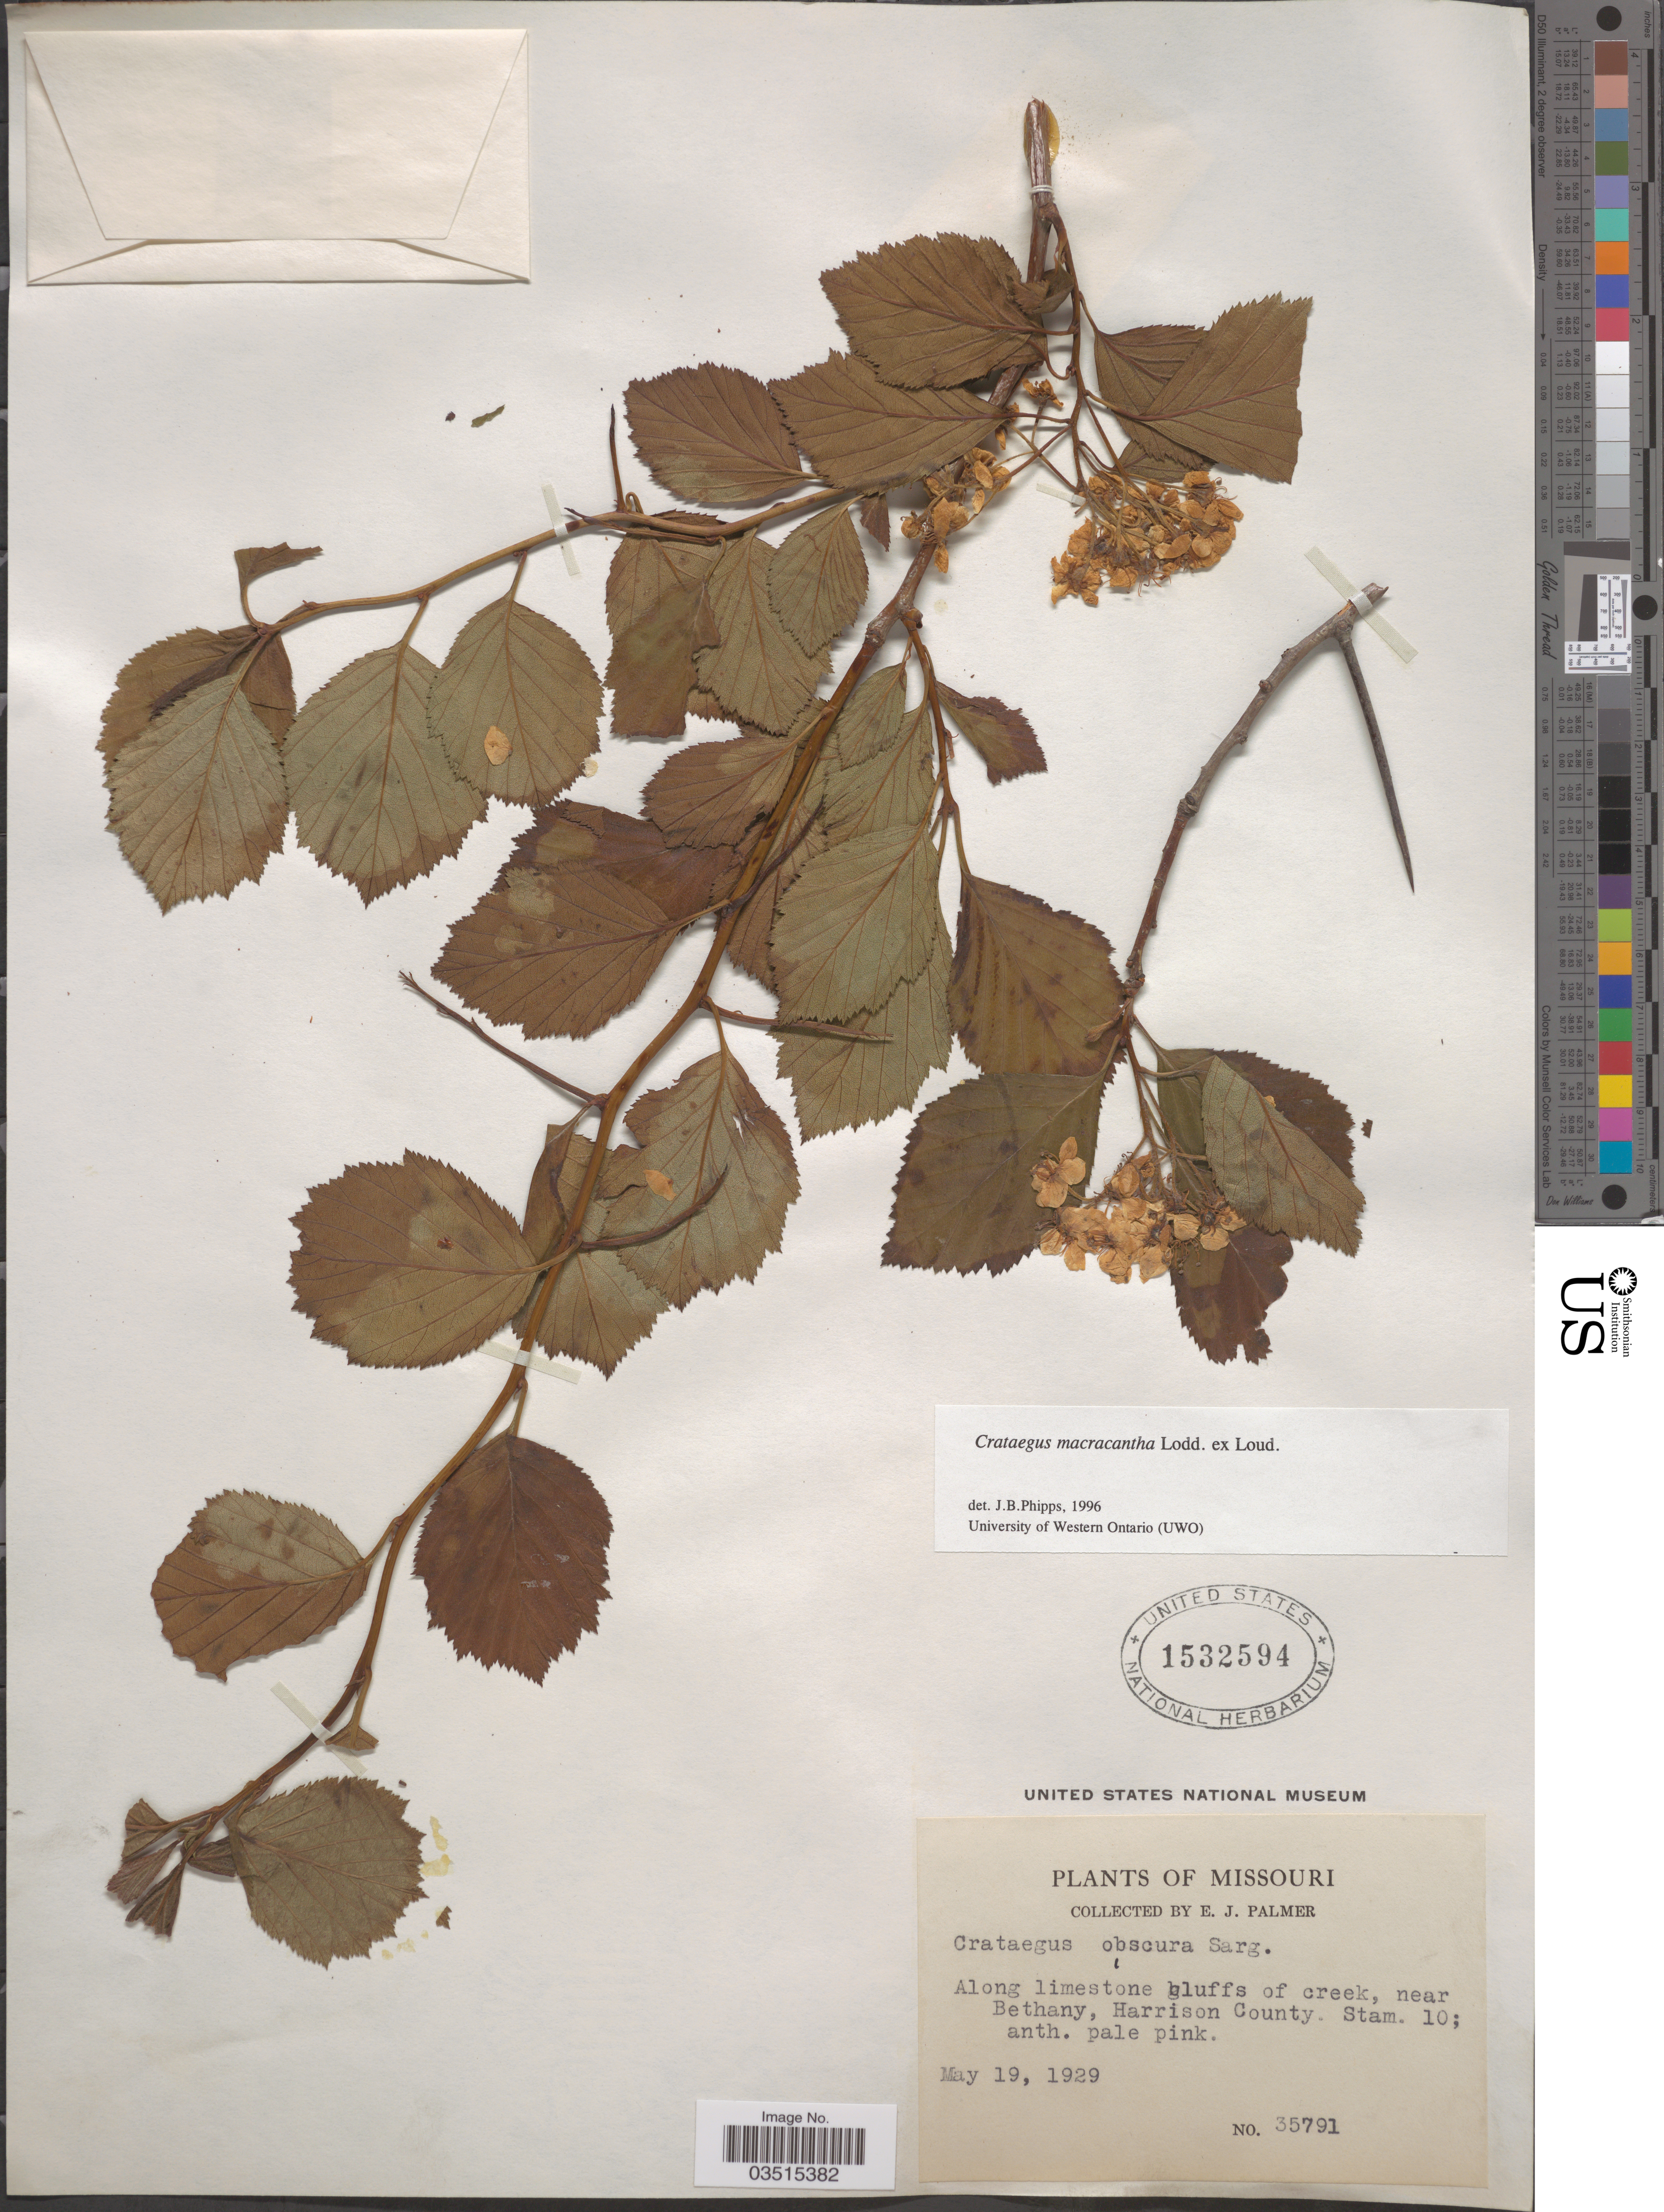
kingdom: Plantae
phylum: Tracheophyta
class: Magnoliopsida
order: Rosales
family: Rosaceae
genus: Crataegus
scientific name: Crataegus macracantha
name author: (Lindl.) Lodd. ex Loudon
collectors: E. J. Palmer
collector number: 35791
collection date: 1929-05-19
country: United States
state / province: Missouri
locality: Along limestone bluffs of creek, near Bethany, Harrison County.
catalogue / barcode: US 1532594